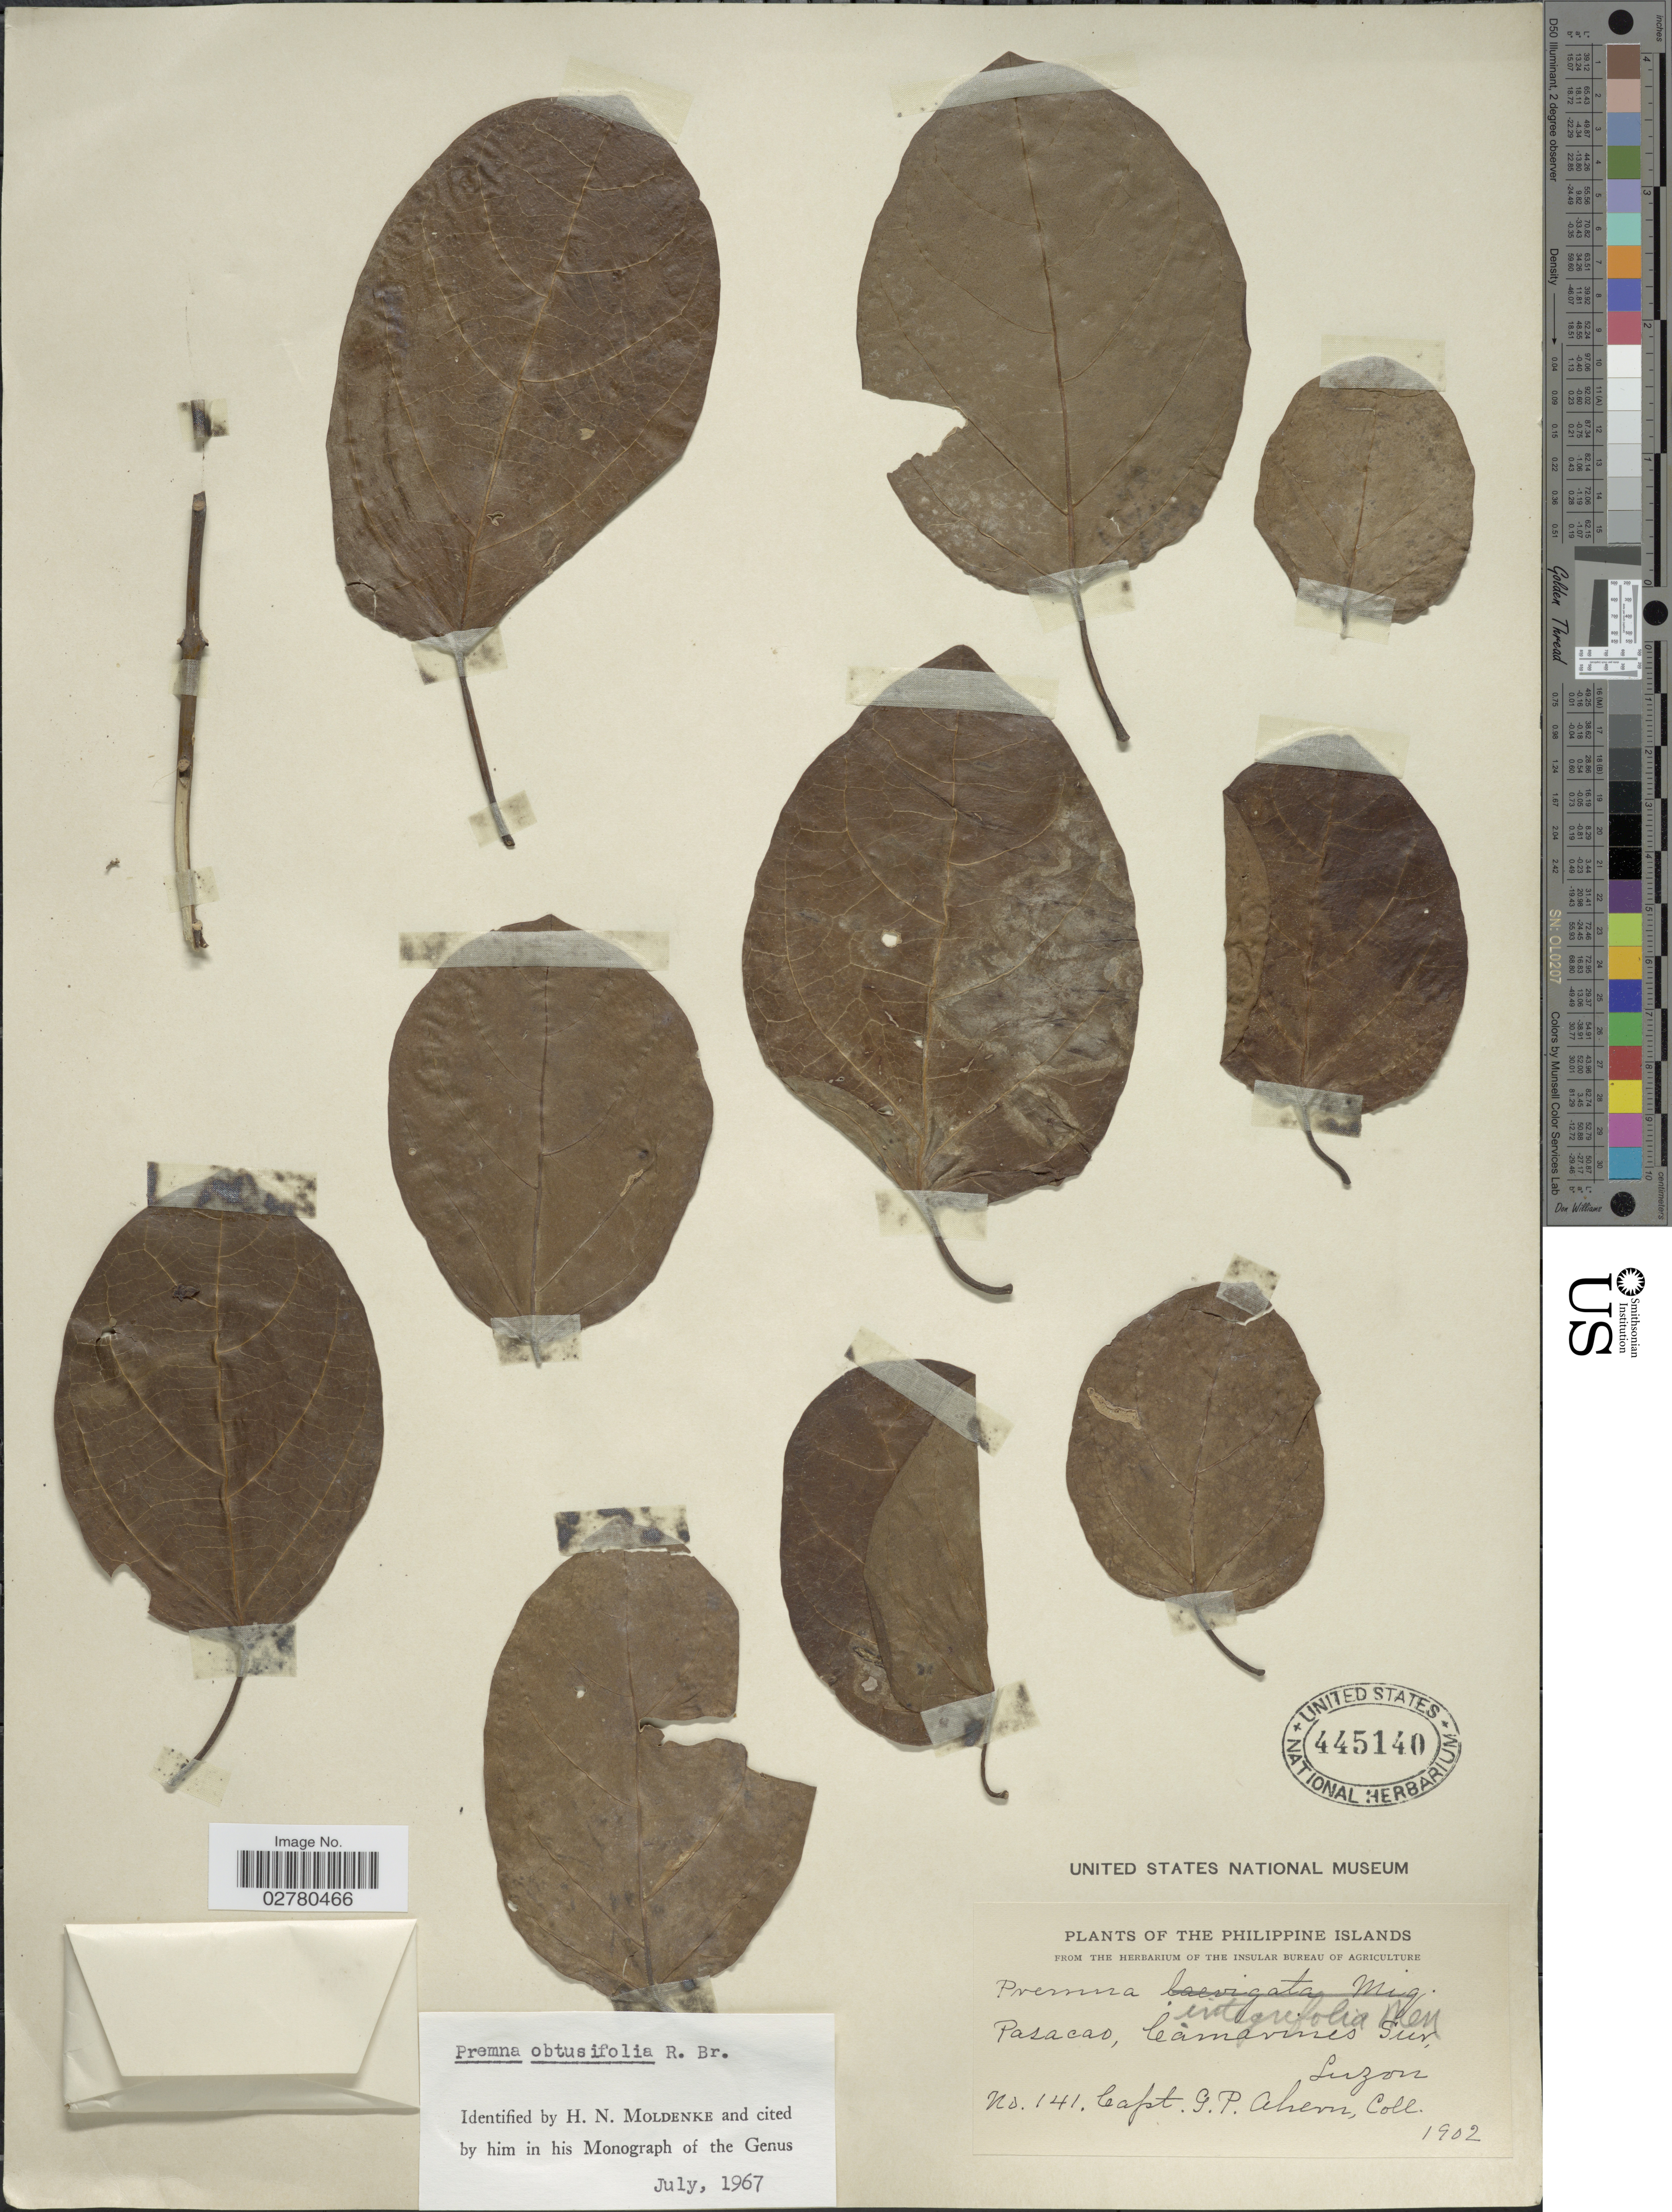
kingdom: Plantae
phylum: Tracheophyta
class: Magnoliopsida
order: Lamiales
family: Lamiaceae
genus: Premna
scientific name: Premna obtusifolia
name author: R. Br.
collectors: G. Ahern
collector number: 141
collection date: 1902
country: Philippines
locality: Philippine Islands, Pasacao, Camarines Sur, Luzon.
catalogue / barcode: US 445140